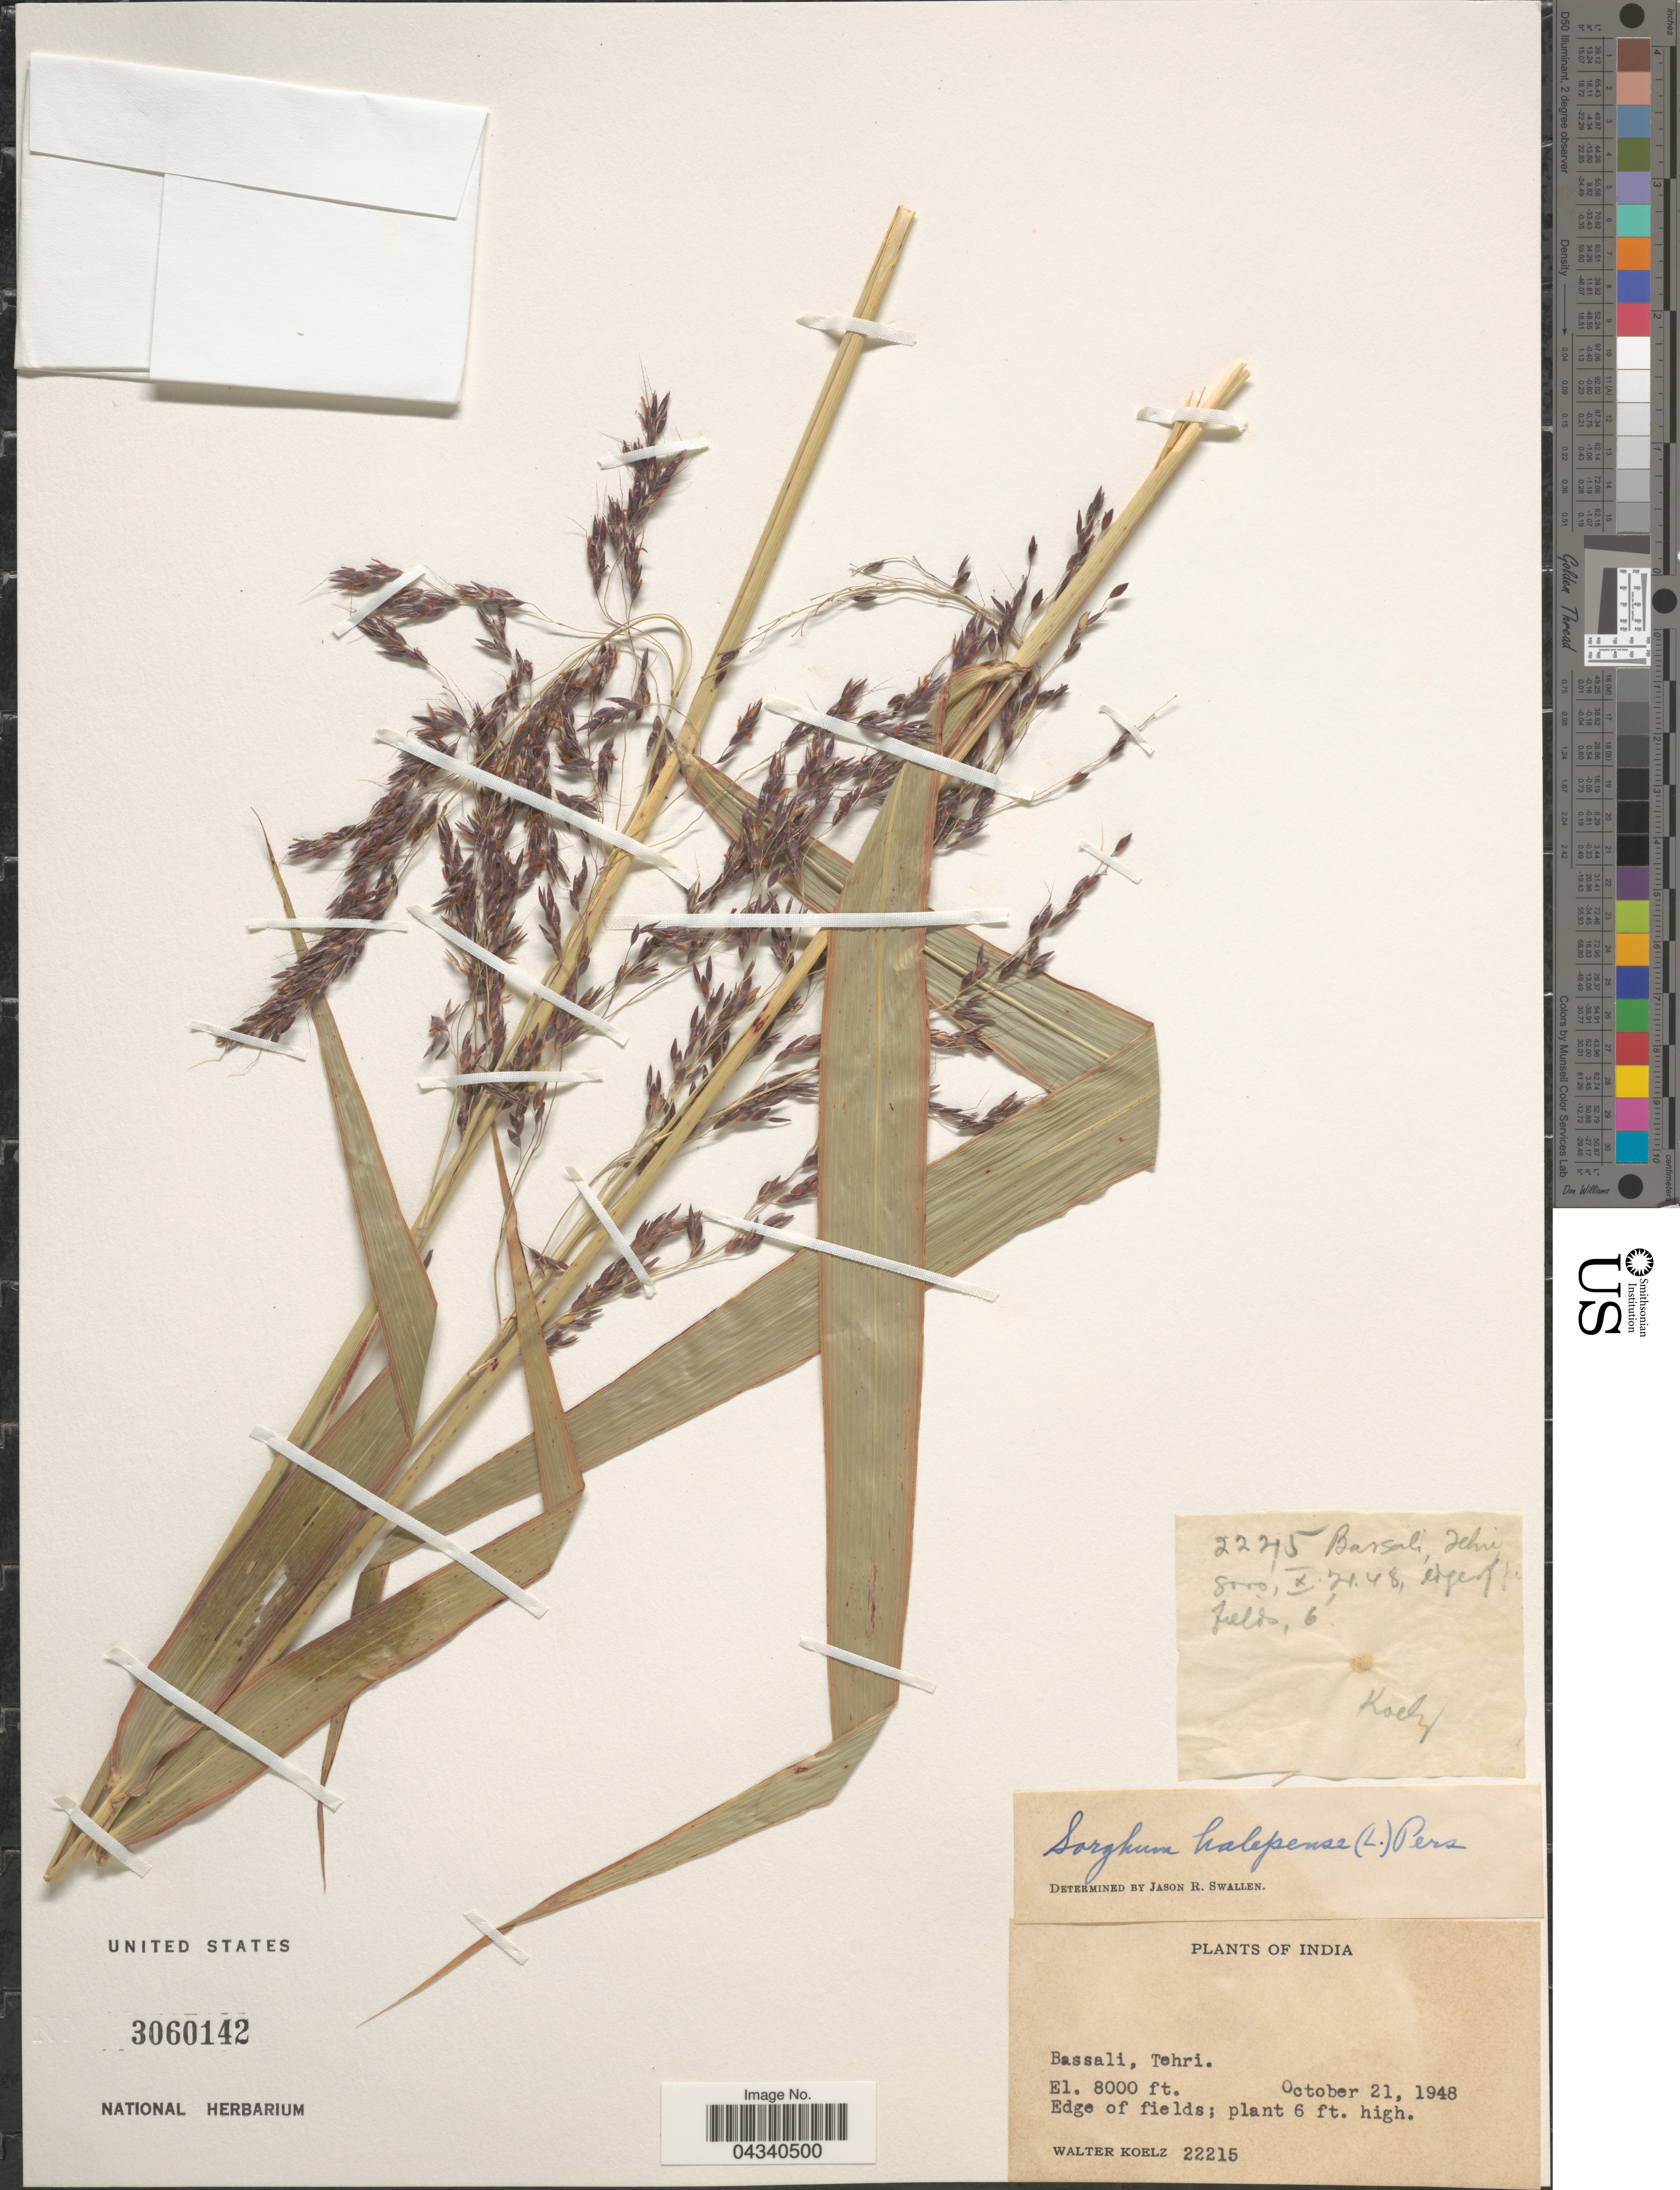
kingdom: Plantae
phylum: Tracheophyta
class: Liliopsida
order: Poales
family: Poaceae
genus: Sorghum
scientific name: Sorghum halepense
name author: (L.) Pers.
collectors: W. N. Koelz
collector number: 22215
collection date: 1948-10-21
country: India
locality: Bassali, Tehri.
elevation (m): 2438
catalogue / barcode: US 3060142